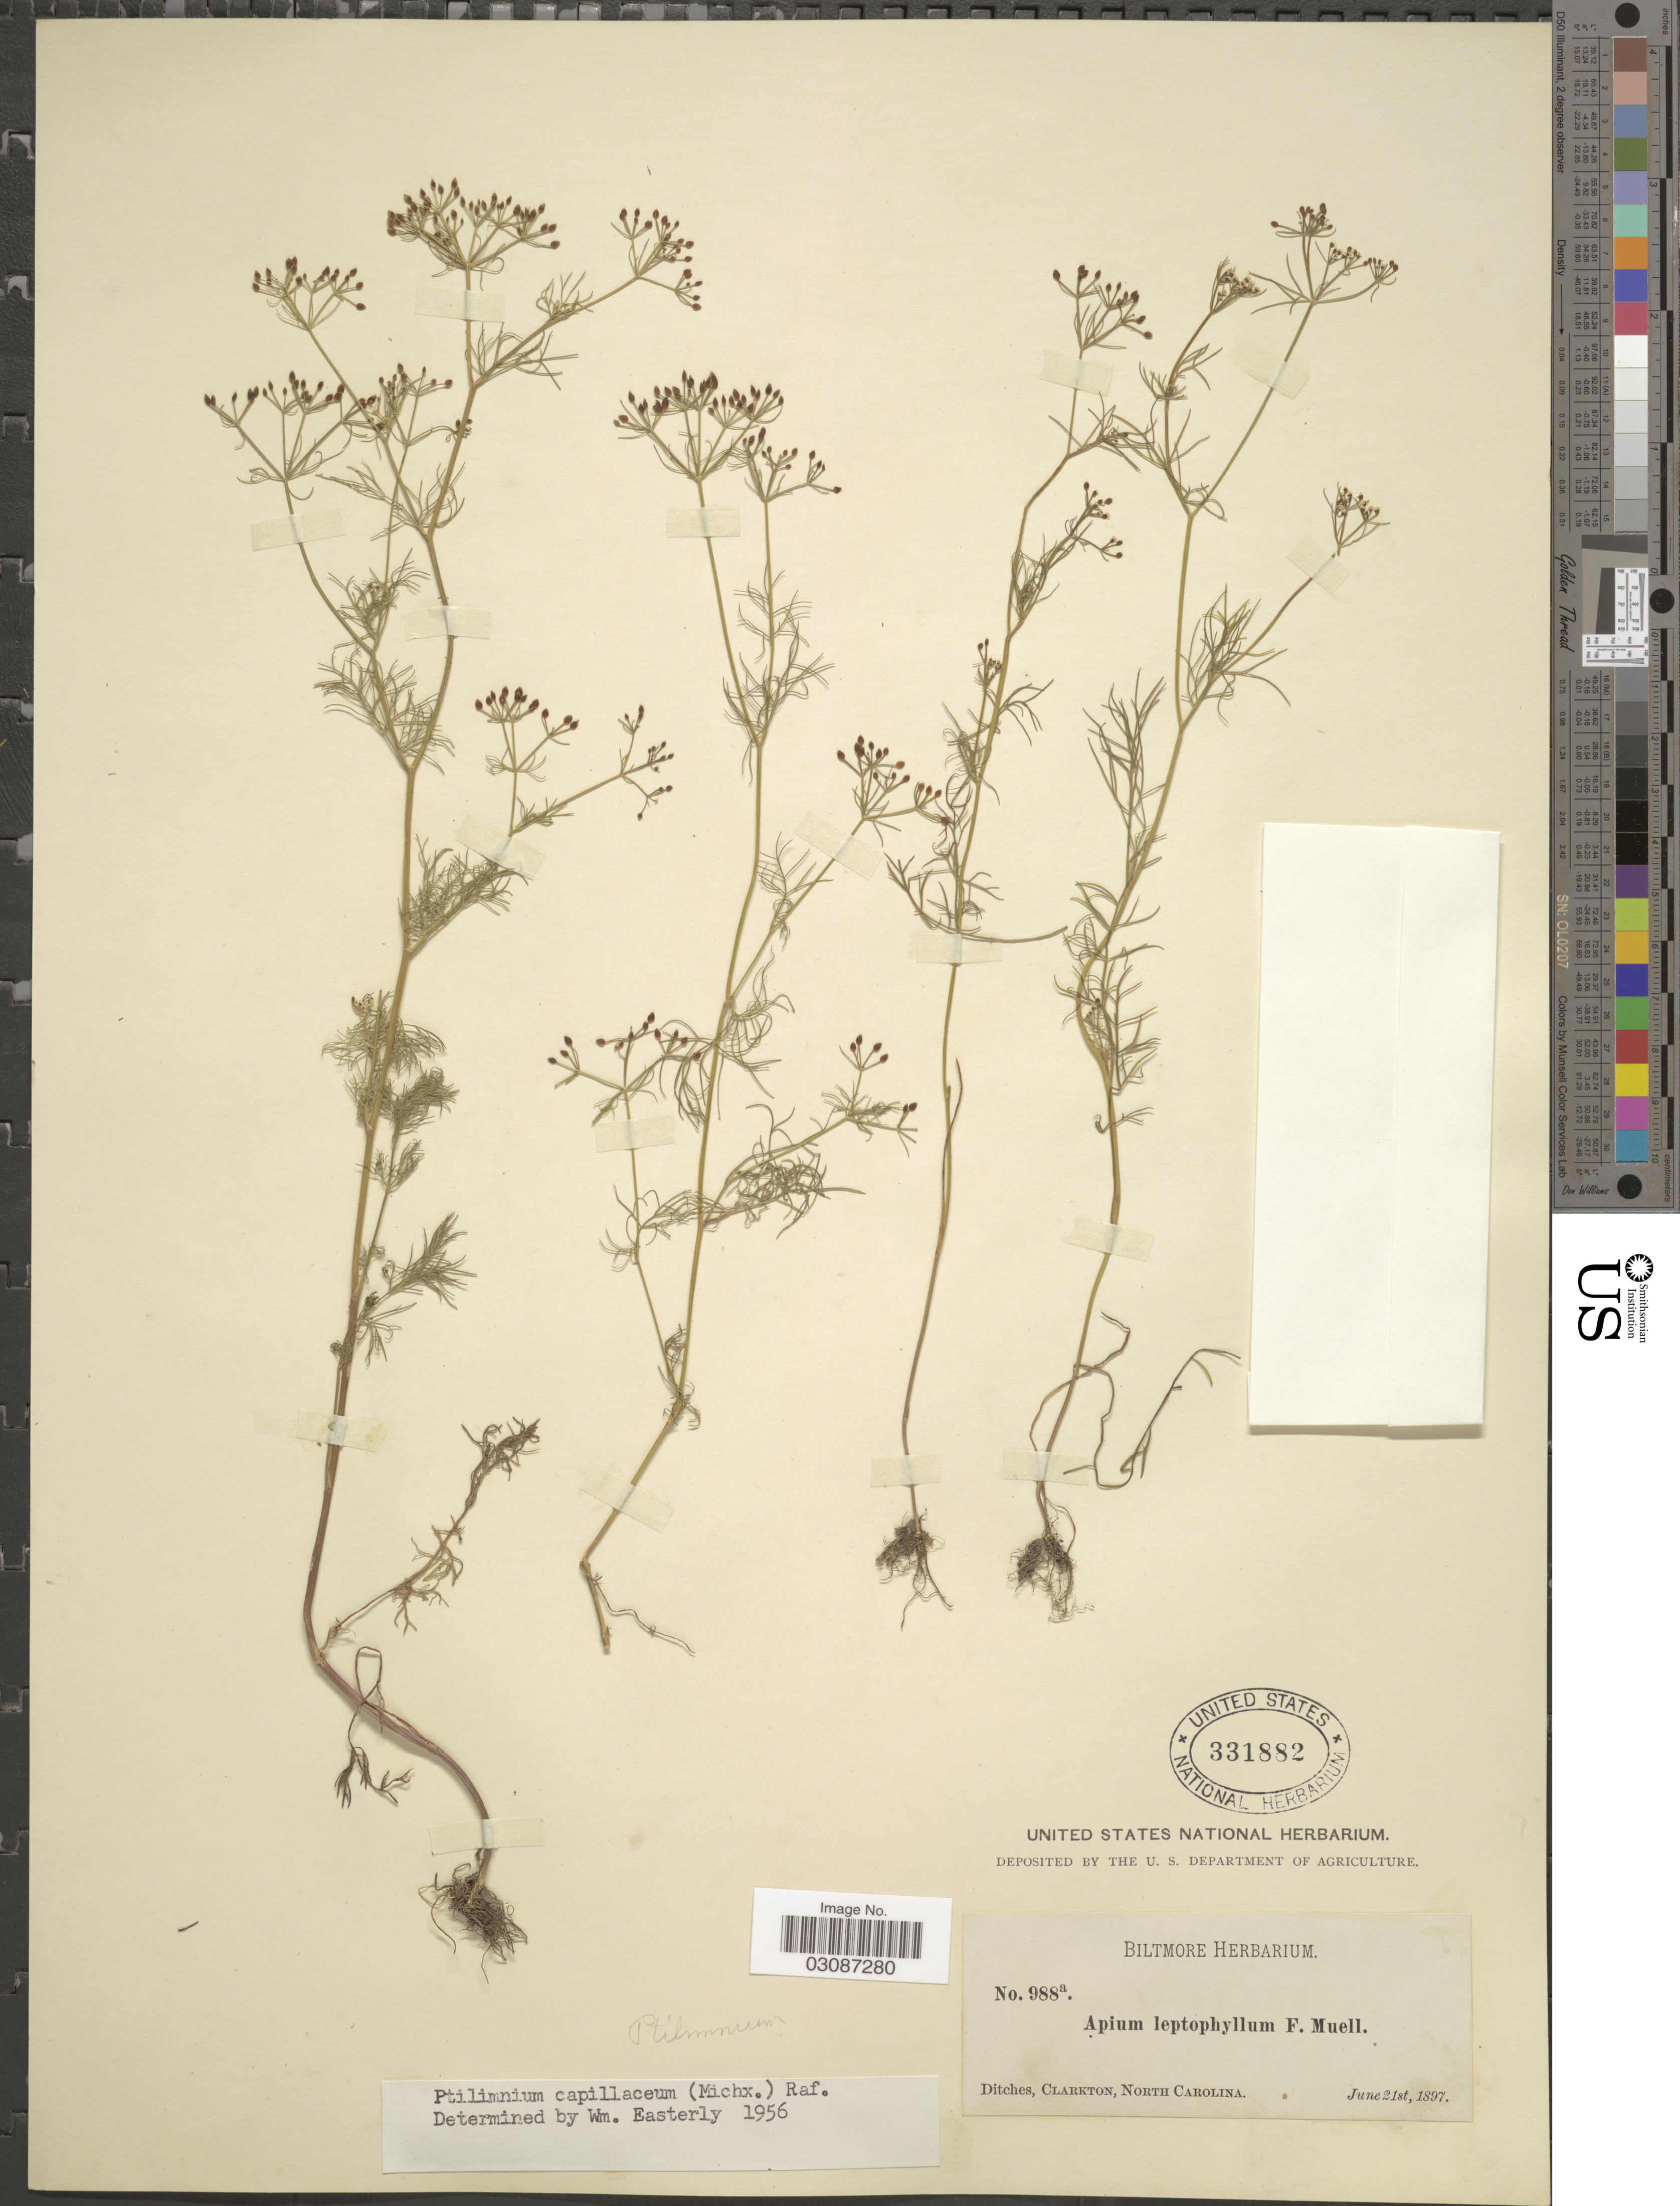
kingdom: Plantae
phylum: Tracheophyta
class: Magnoliopsida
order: Apiales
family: Apiaceae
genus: Ptilimnium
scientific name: Ptilimnium capillaceum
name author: (Michx.) Raf.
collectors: ex herb. Biltmore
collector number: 988a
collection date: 1897-06-21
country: United States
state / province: North Carolina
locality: Ditches, Clarkton.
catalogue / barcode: US 331882